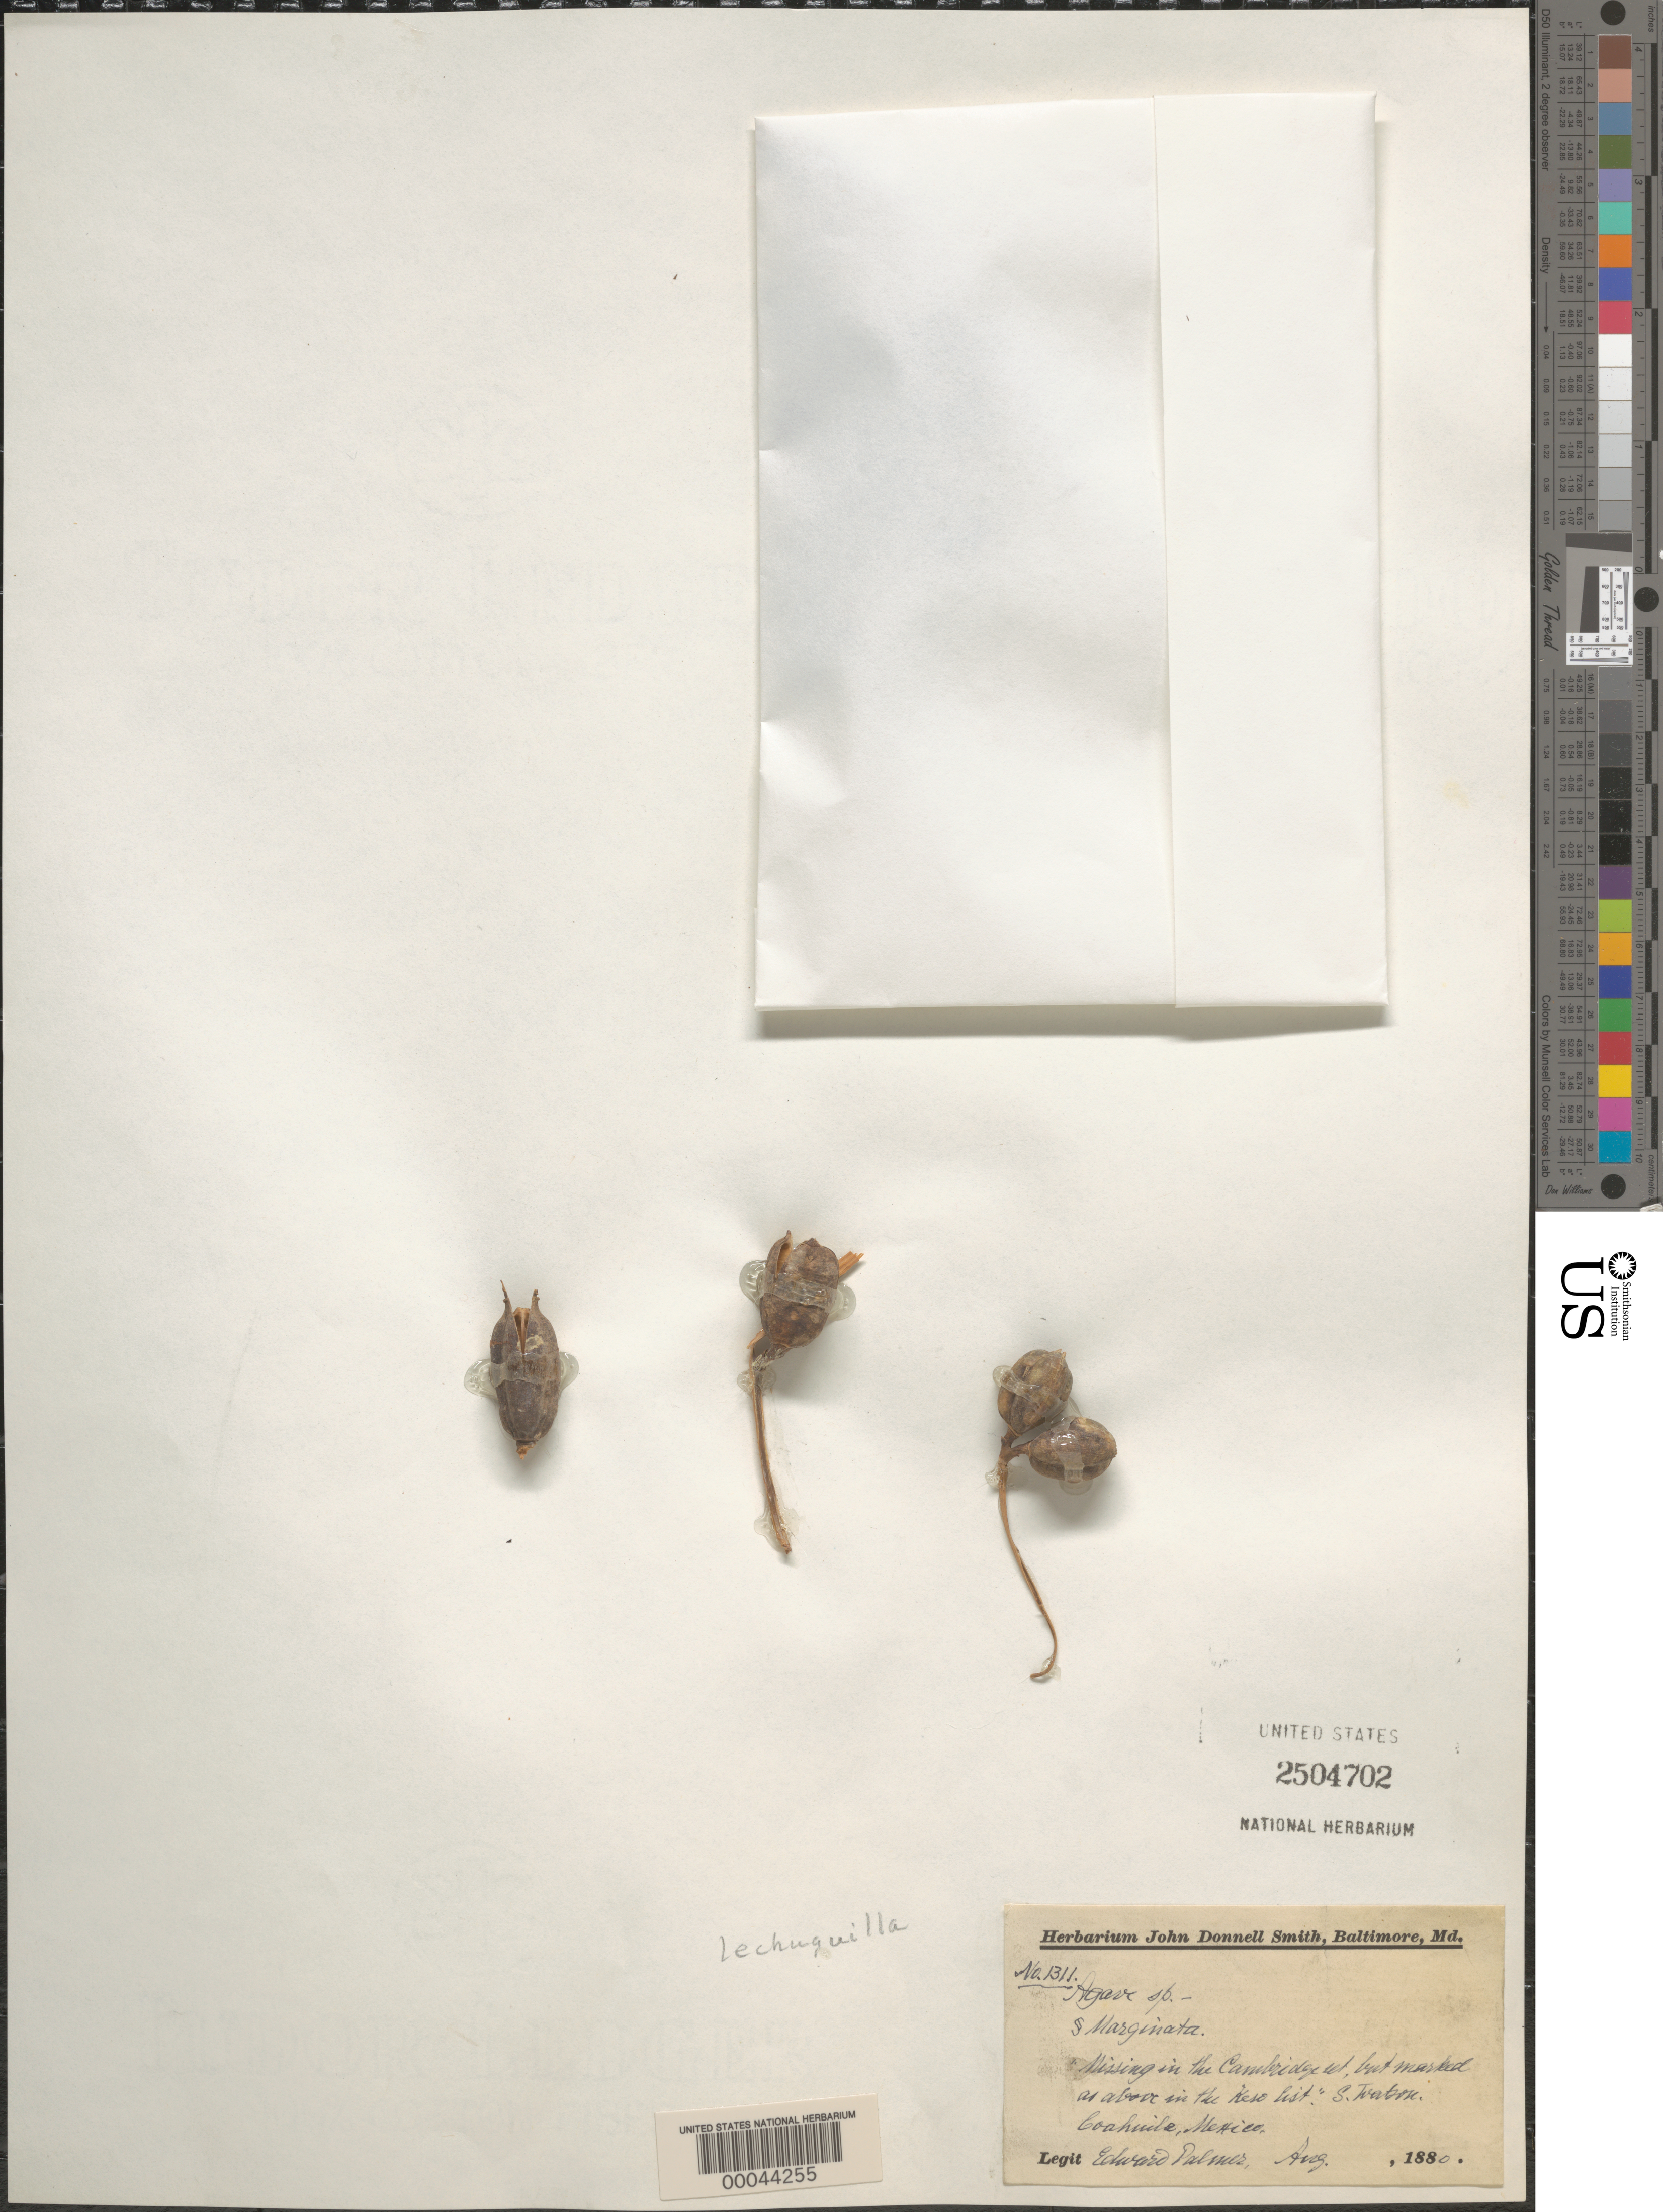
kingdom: Plantae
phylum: Tracheophyta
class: Liliopsida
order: Asparagales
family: Asparagaceae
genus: Agave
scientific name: Agave lechuguilla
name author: Torr.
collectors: E. Palmer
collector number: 1311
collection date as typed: Aug 1880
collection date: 1880-08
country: Mexico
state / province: Coahuila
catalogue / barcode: US 2504702